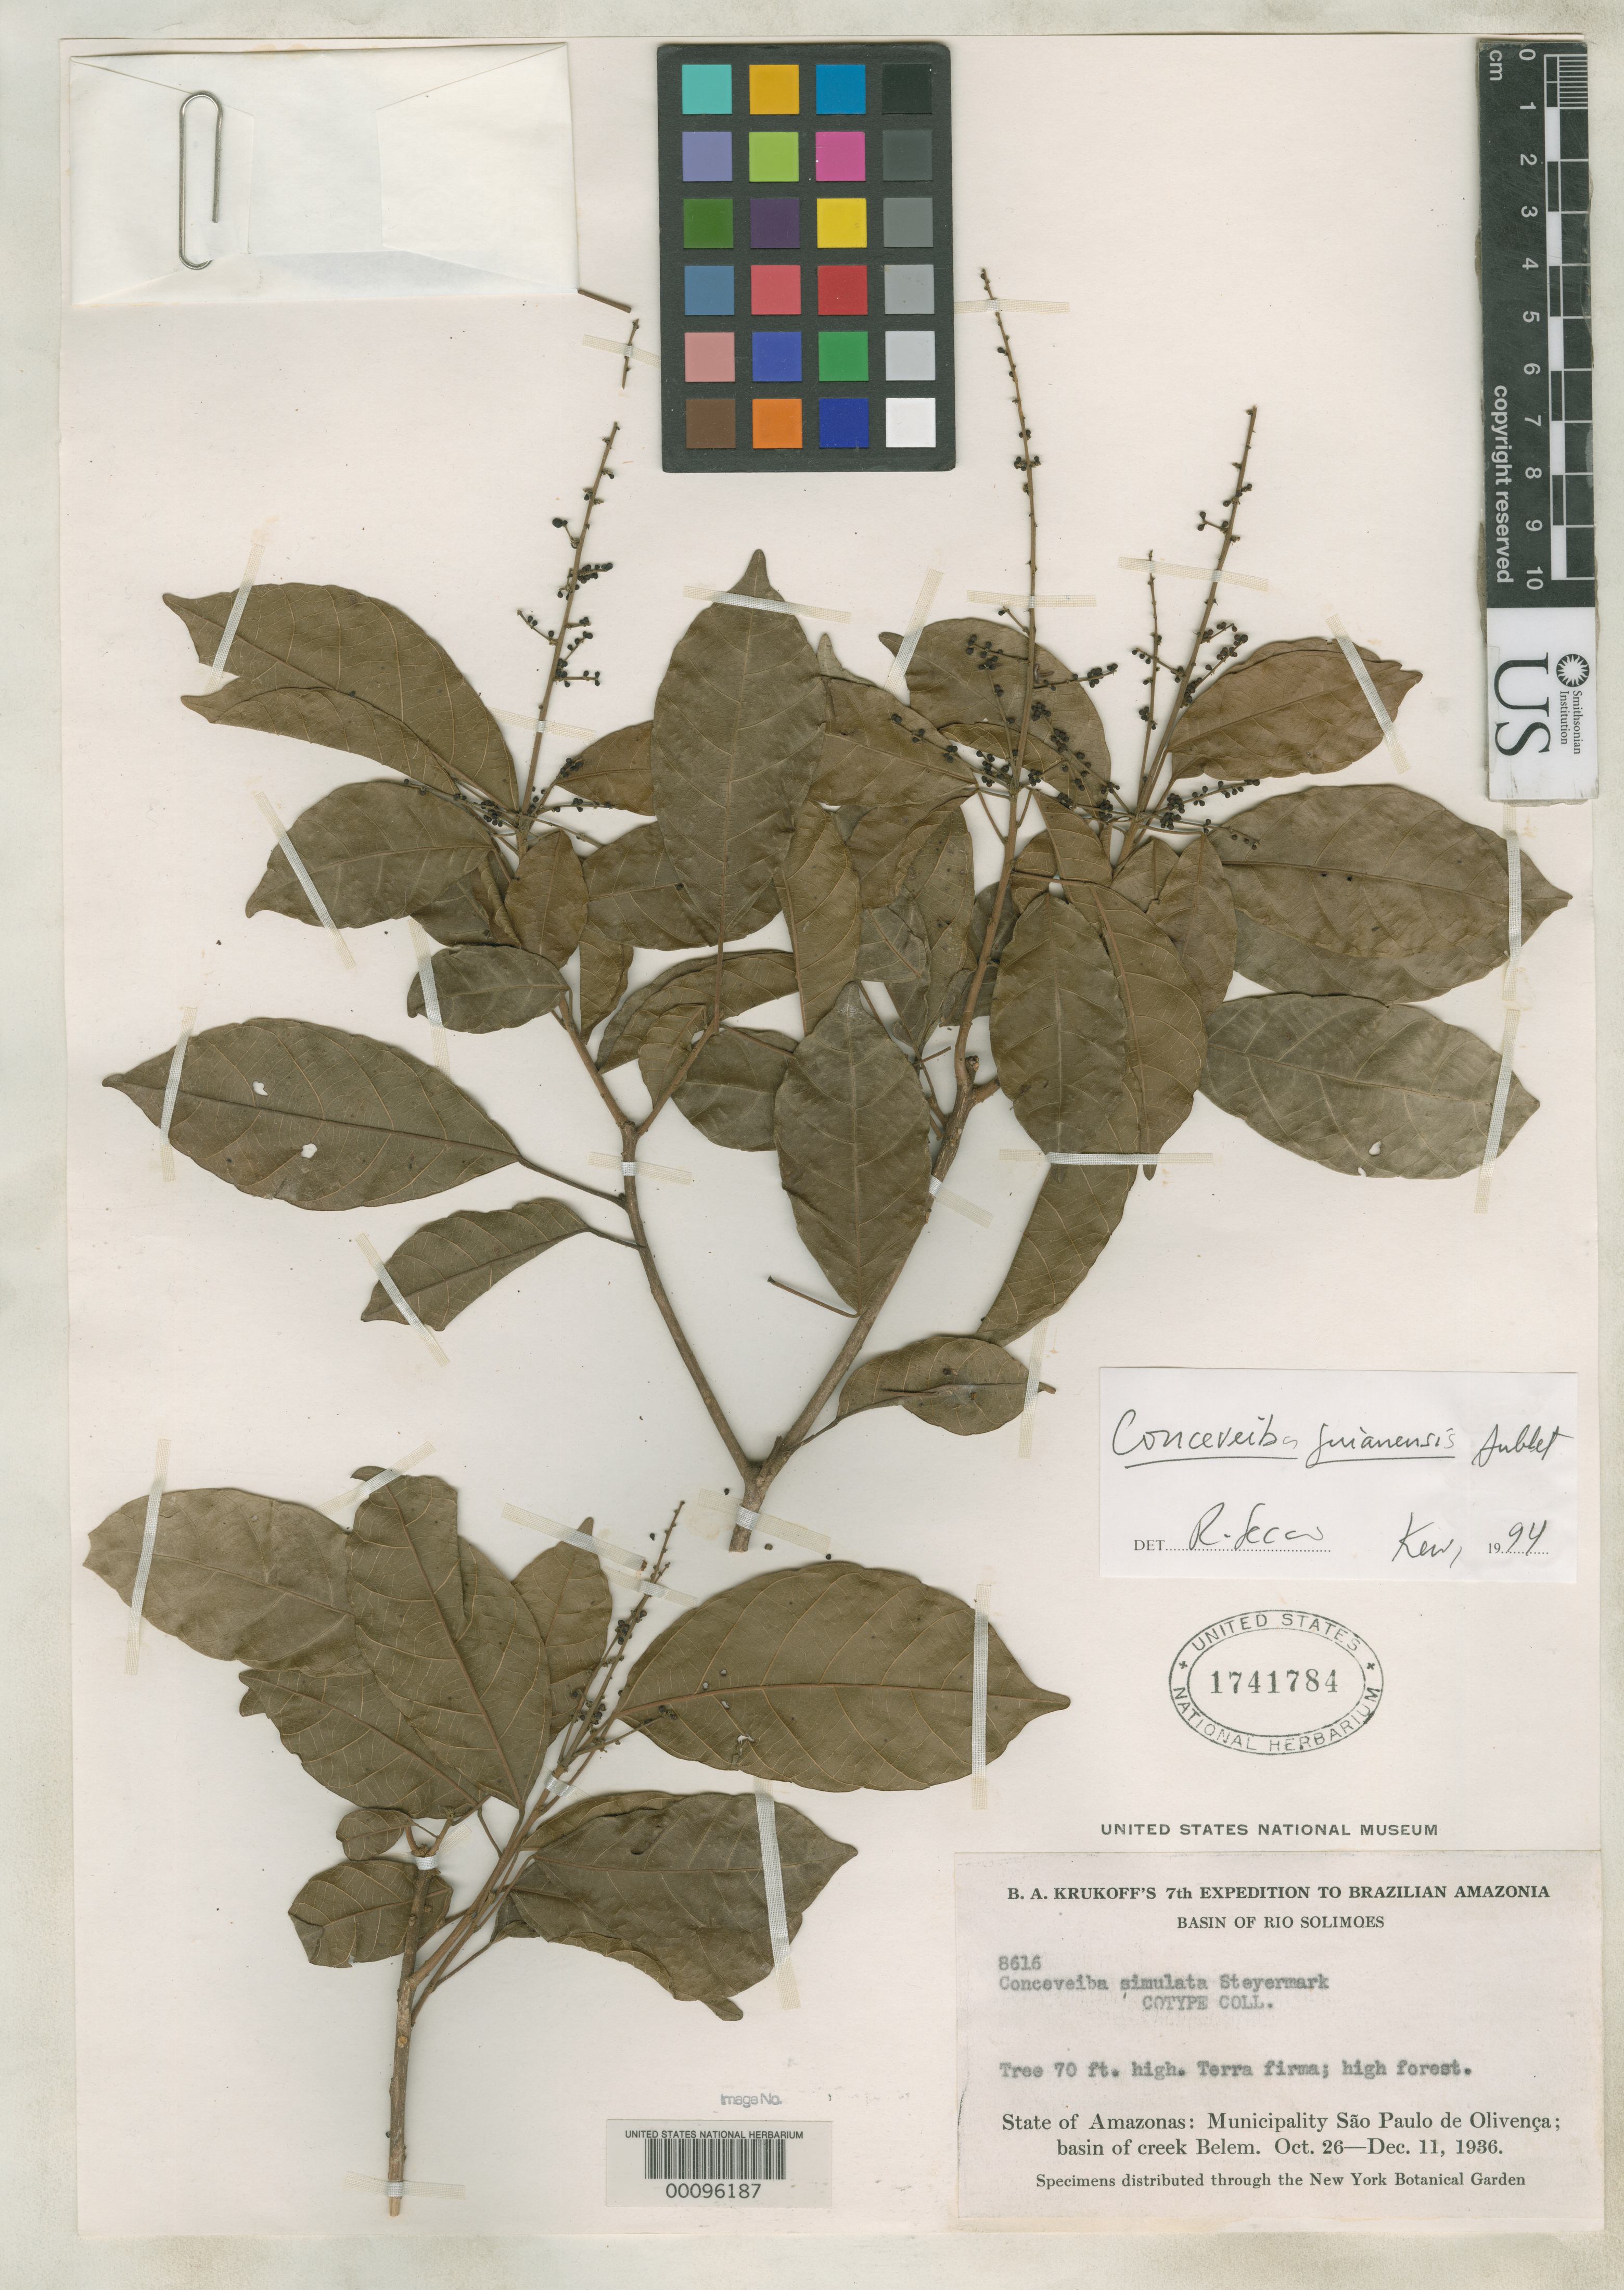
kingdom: Plantae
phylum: Tracheophyta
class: Magnoliopsida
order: Malpighiales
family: Euphorbiaceae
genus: Conceveiba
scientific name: Conceveiba simulata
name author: Steyerm.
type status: Isotype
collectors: B. A. Krukoff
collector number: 8616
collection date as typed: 26 Oct 1936 to 11 Dec 1936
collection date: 1936-10-26/1936-12-11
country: Brazil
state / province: Amazonas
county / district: São Paulo de Olivença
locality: Basin of Rio Solimoes. State of Amazonas: Municipality São Paulo de Olivença: basin of creek Belem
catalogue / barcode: US 1741784